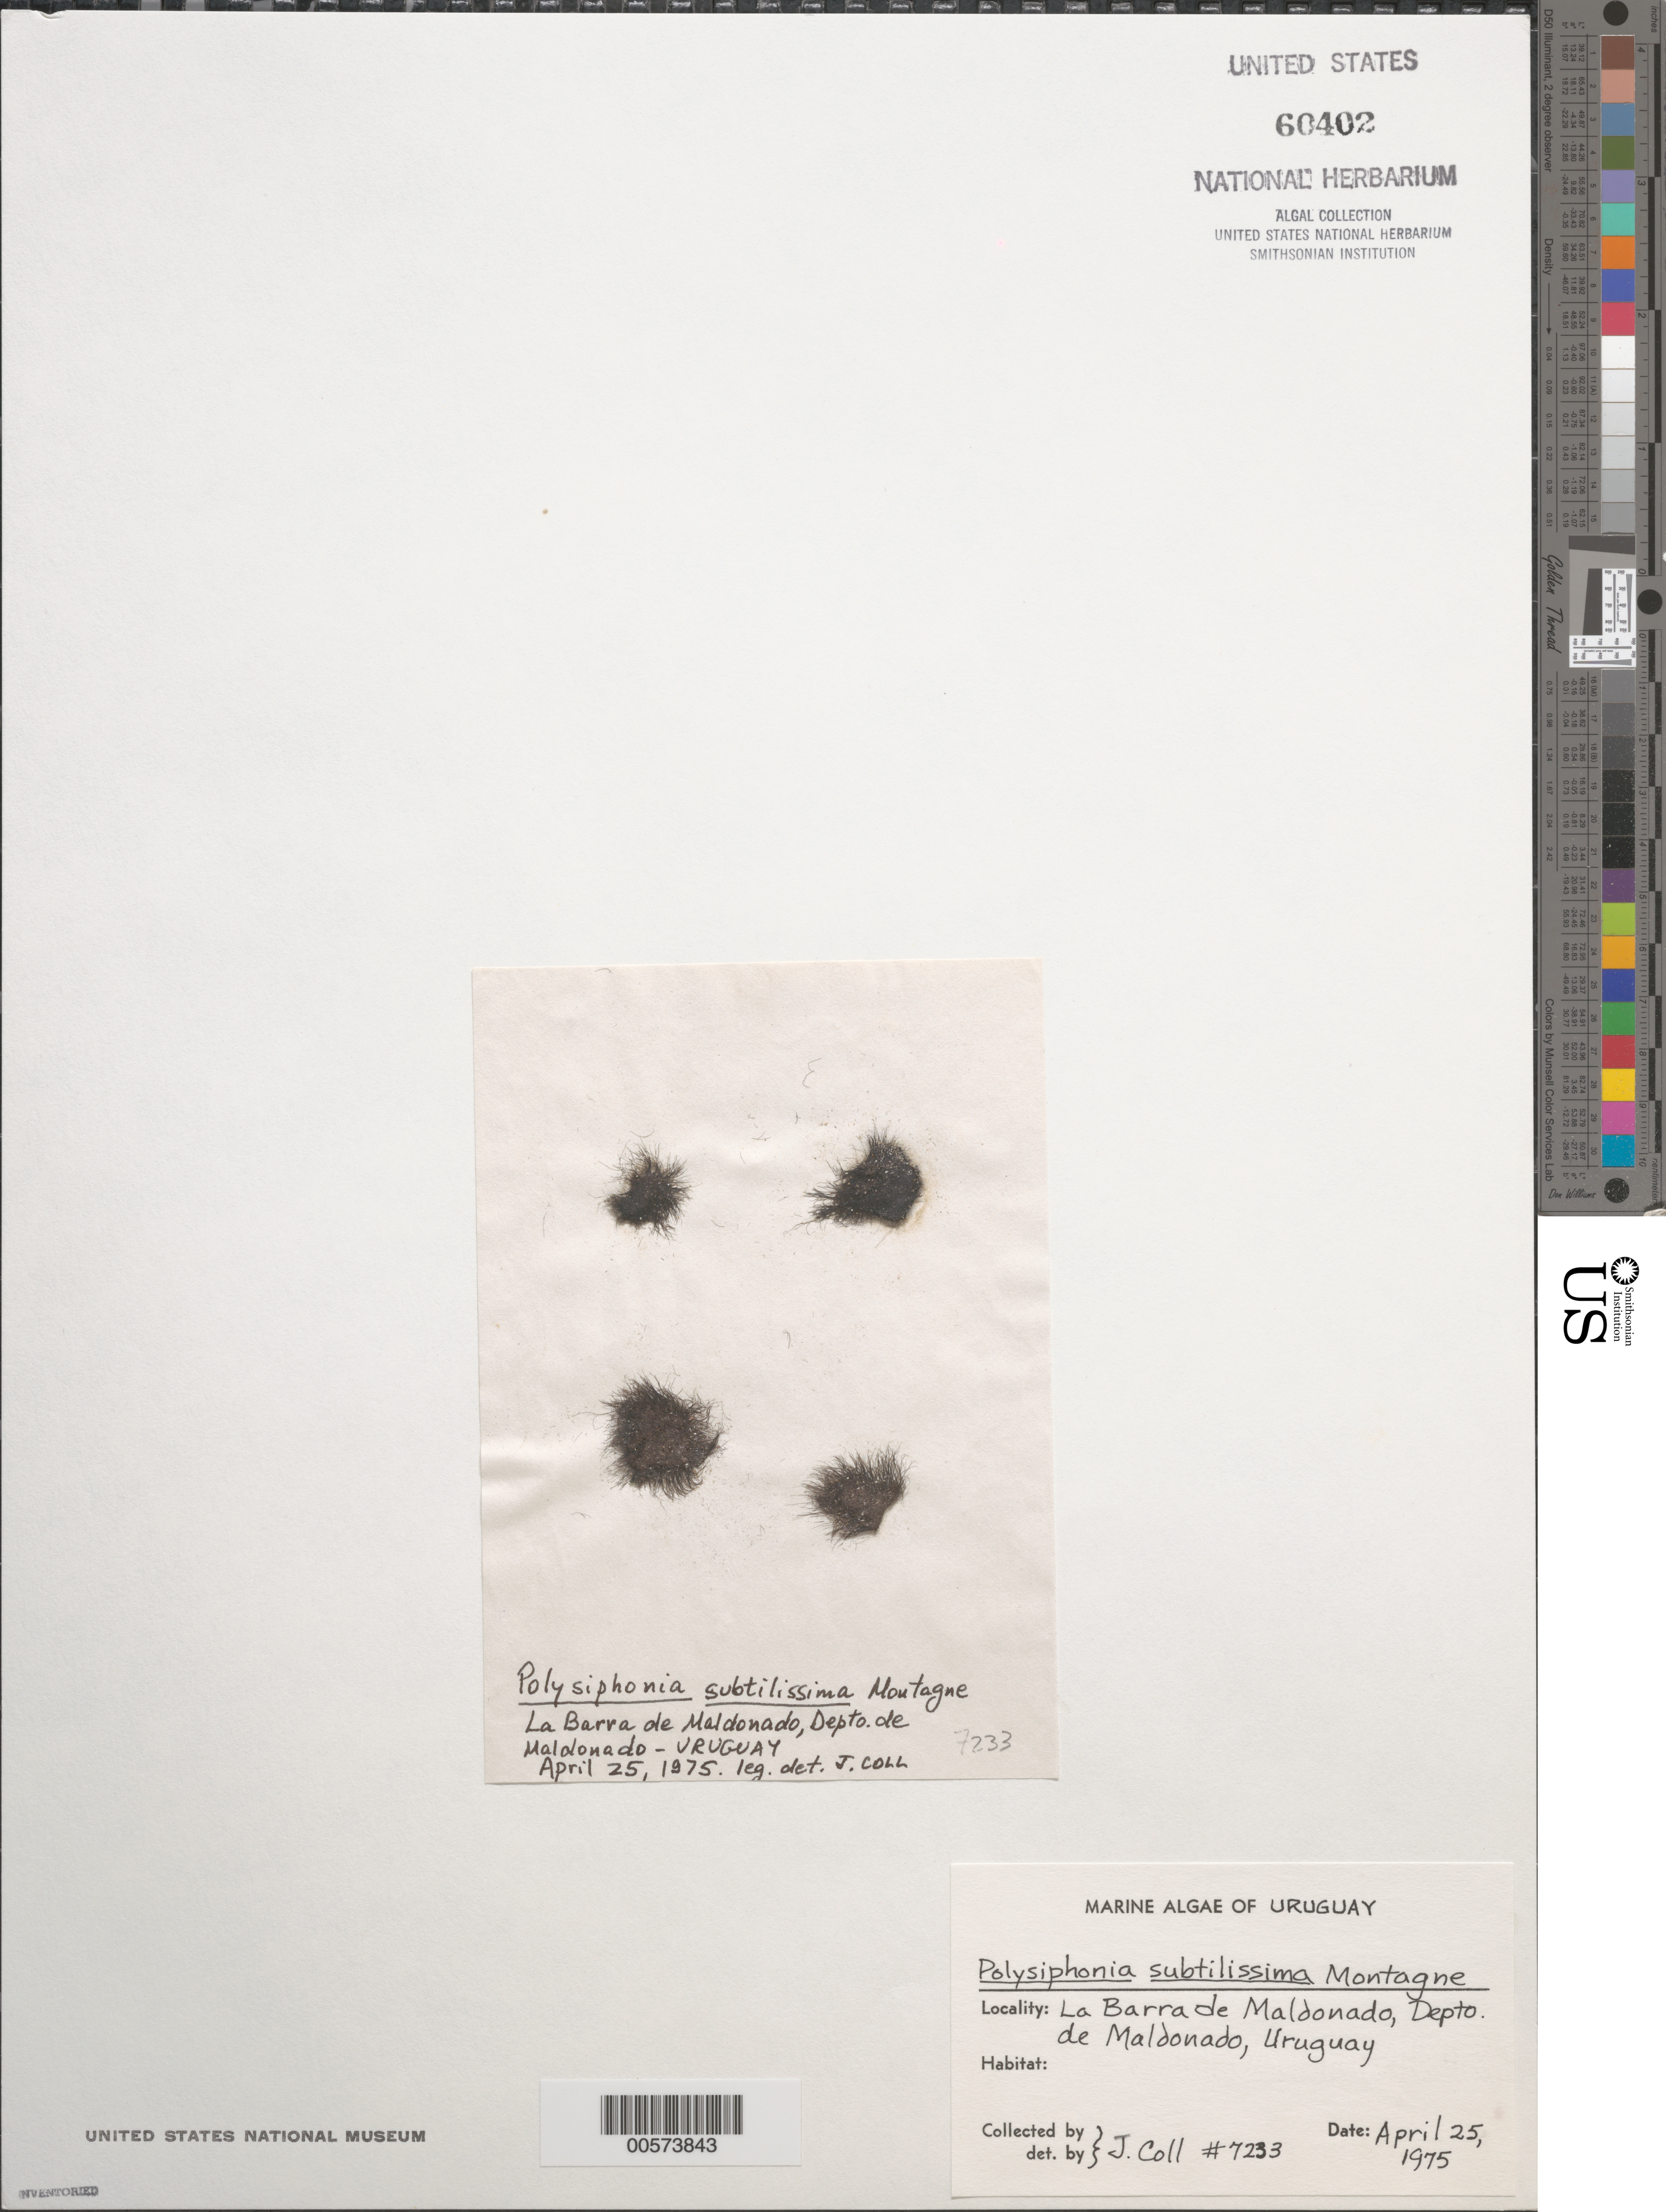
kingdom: Plantae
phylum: Rhodophyta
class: Florideophyceae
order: Ceramiales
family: Rhodomelaceae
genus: Polysiphonia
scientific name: Polysiphonia subtilissima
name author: Mont.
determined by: Coll, P.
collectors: J. Coll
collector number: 7233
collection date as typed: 25 Apr 1975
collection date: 1975-04-25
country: Uruguay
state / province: Maldonado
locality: La Barra de Maldonado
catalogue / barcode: US 60402